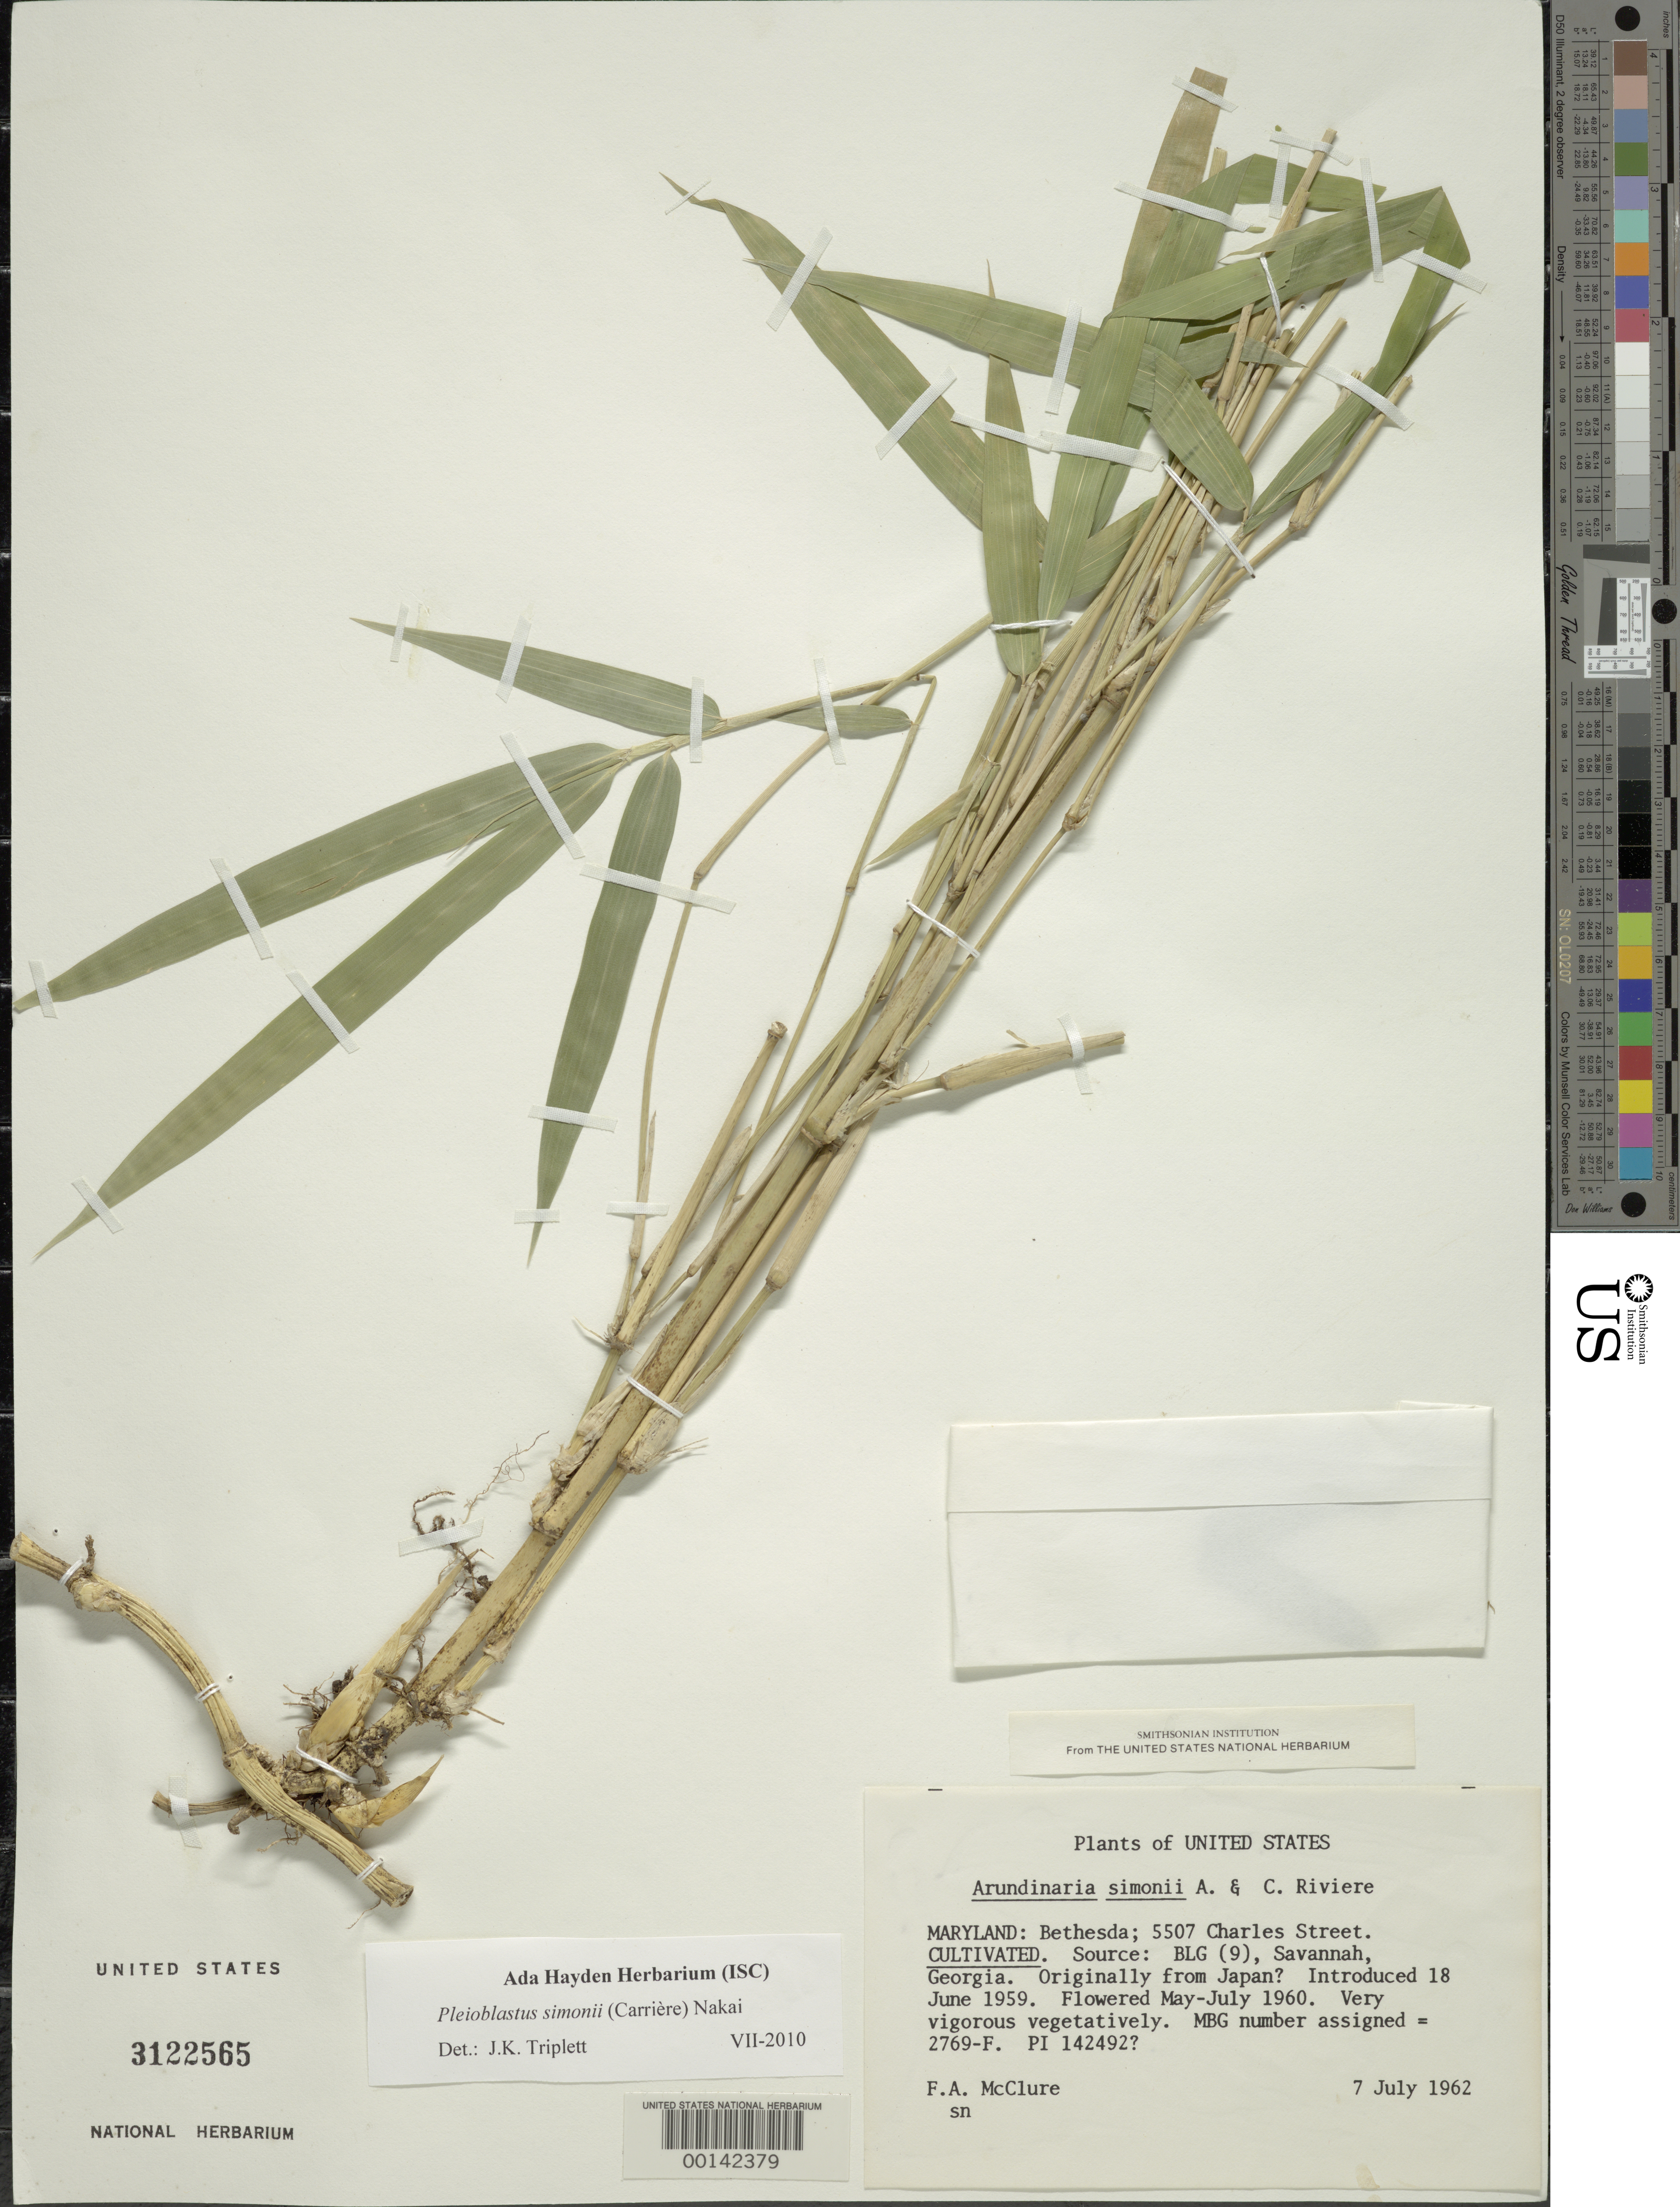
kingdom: Plantae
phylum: Tracheophyta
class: Liliopsida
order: Poales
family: Poaceae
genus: Pleioblastus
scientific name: Pleioblastus simonii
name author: (Carrière) Nakai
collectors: F. A. McClure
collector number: MBG 2769-F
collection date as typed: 07 Jul 1962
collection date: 1962-07-07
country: United States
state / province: Maryland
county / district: Montgomery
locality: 5507 Charles Street, Bethesda (McClure's garden)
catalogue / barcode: US 3122565